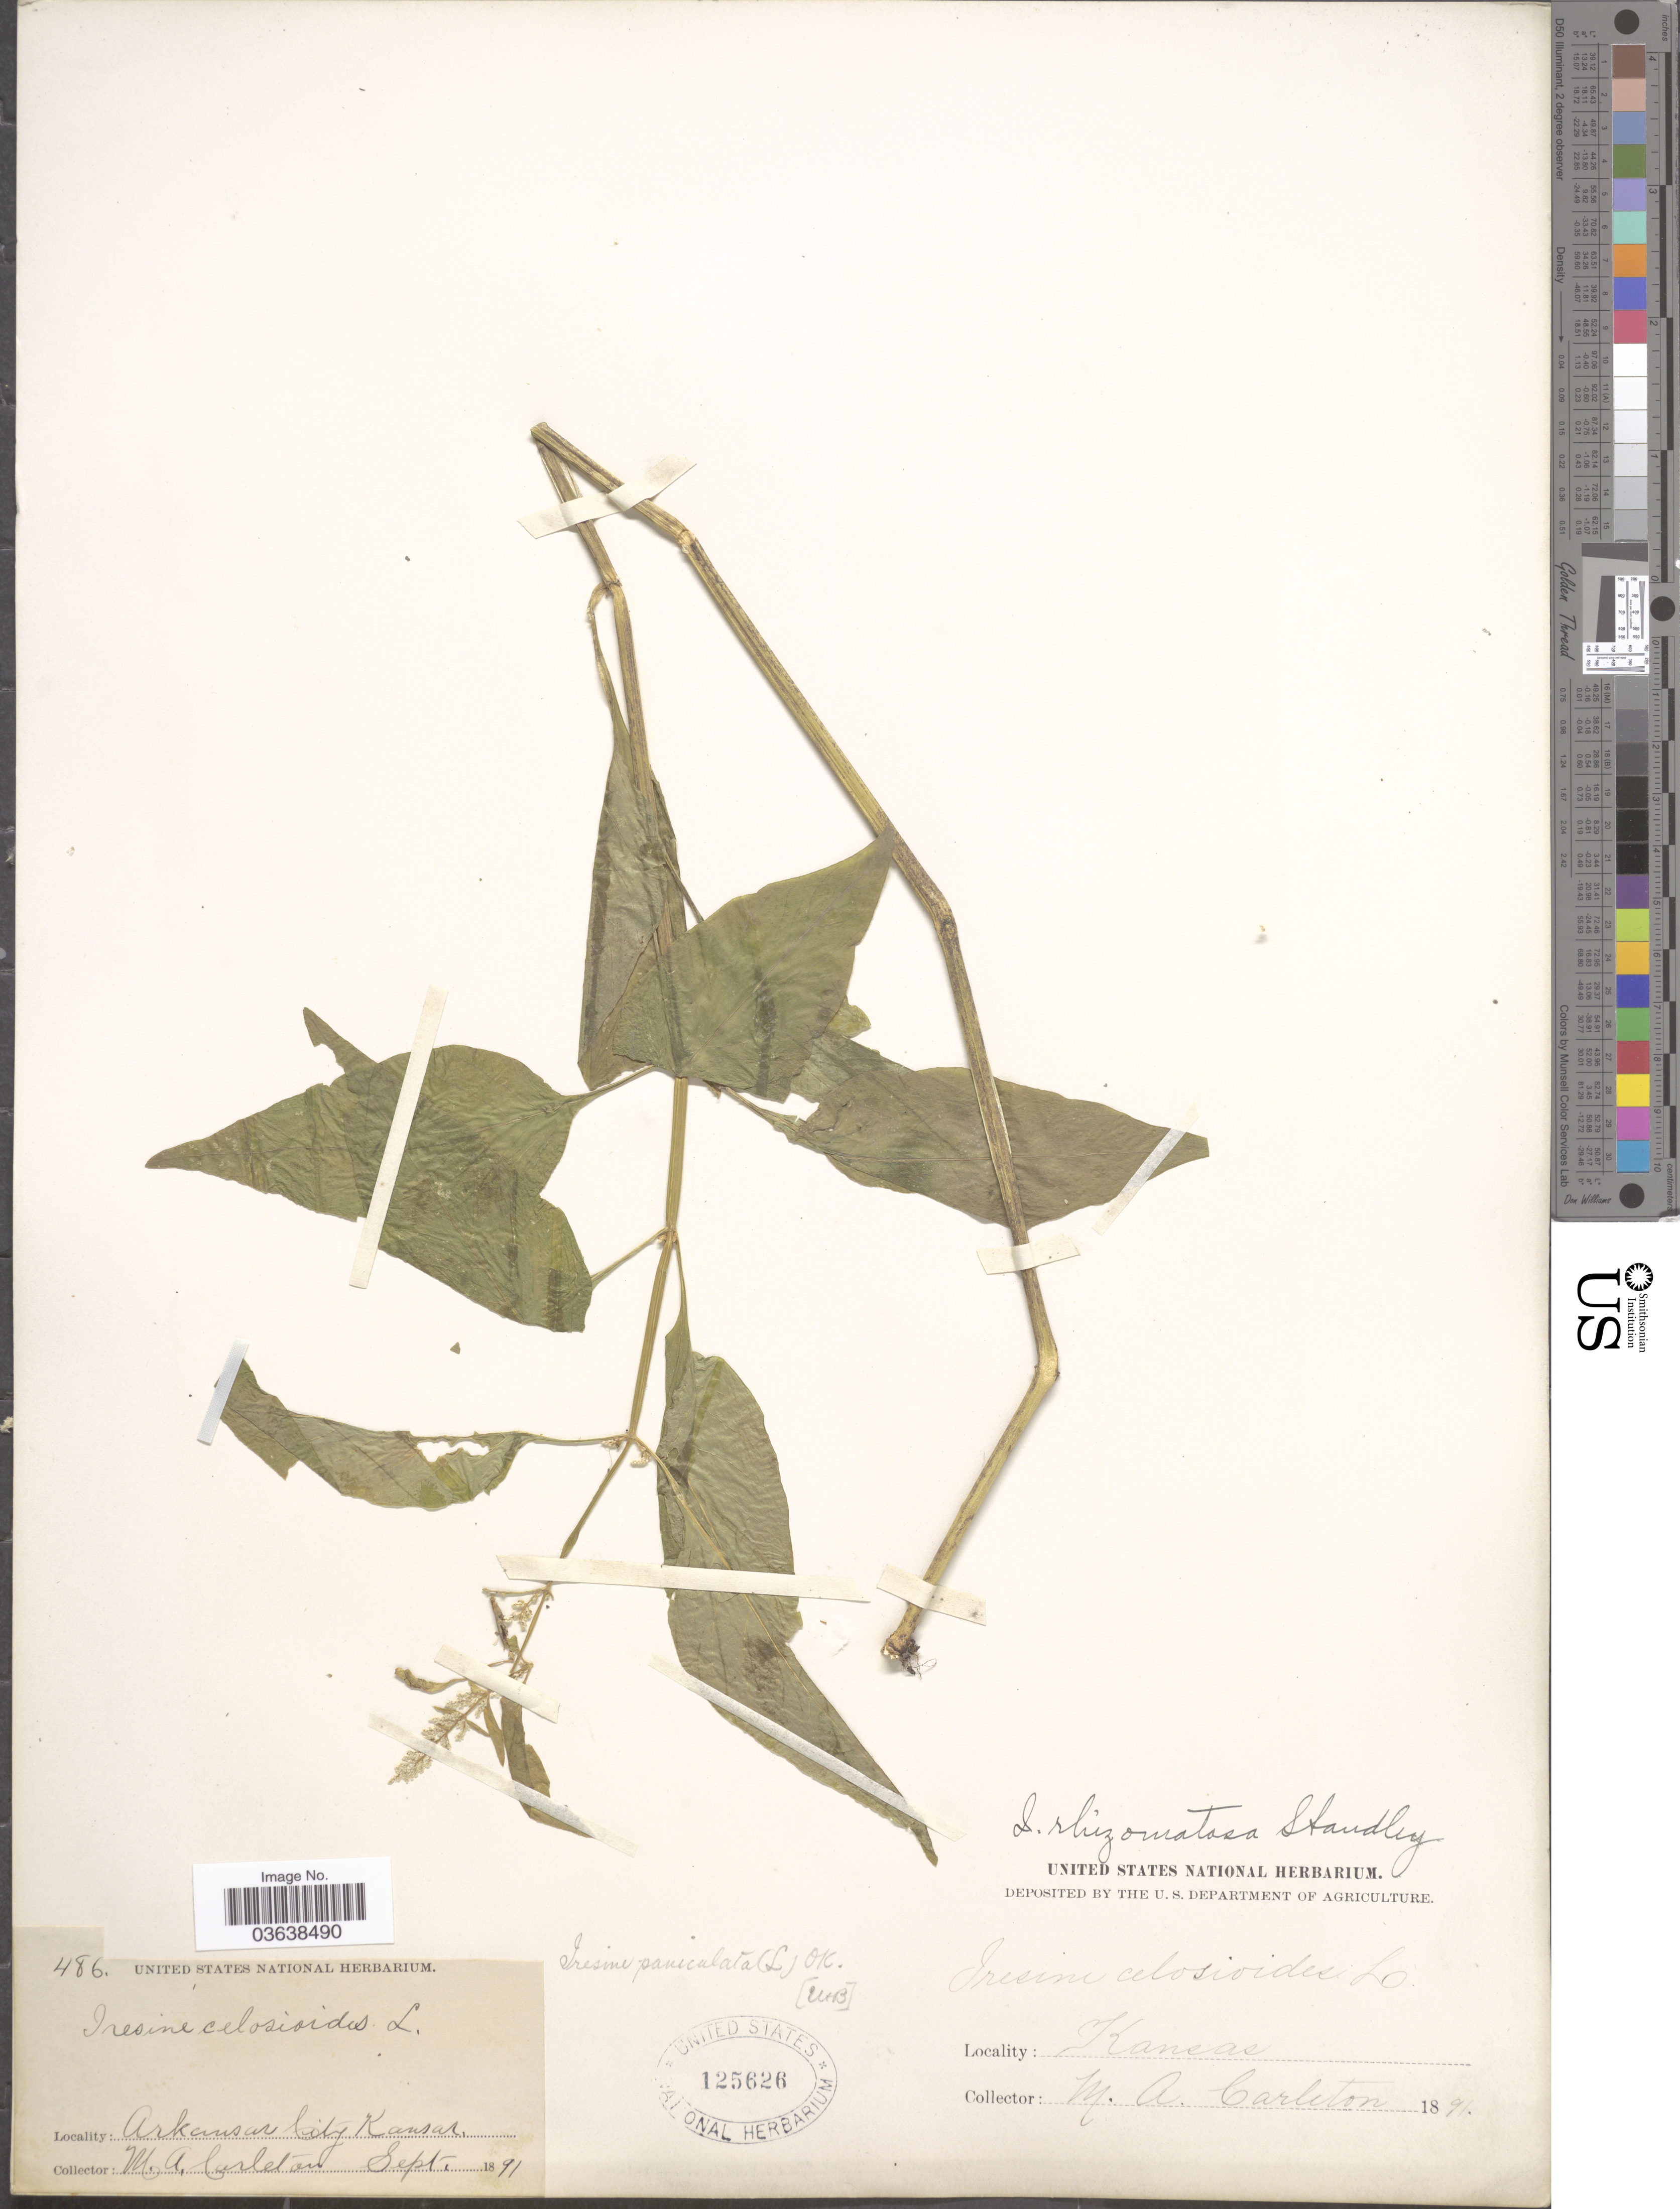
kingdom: Plantae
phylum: Tracheophyta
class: Magnoliopsida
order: Caryophyllales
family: Amaranthaceae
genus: Iresine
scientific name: Iresine rhizomatosa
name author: Standl.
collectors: M. A. Carleton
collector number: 486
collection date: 1891-09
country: United States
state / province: Kansas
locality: Arkansas City.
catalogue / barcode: US 125626